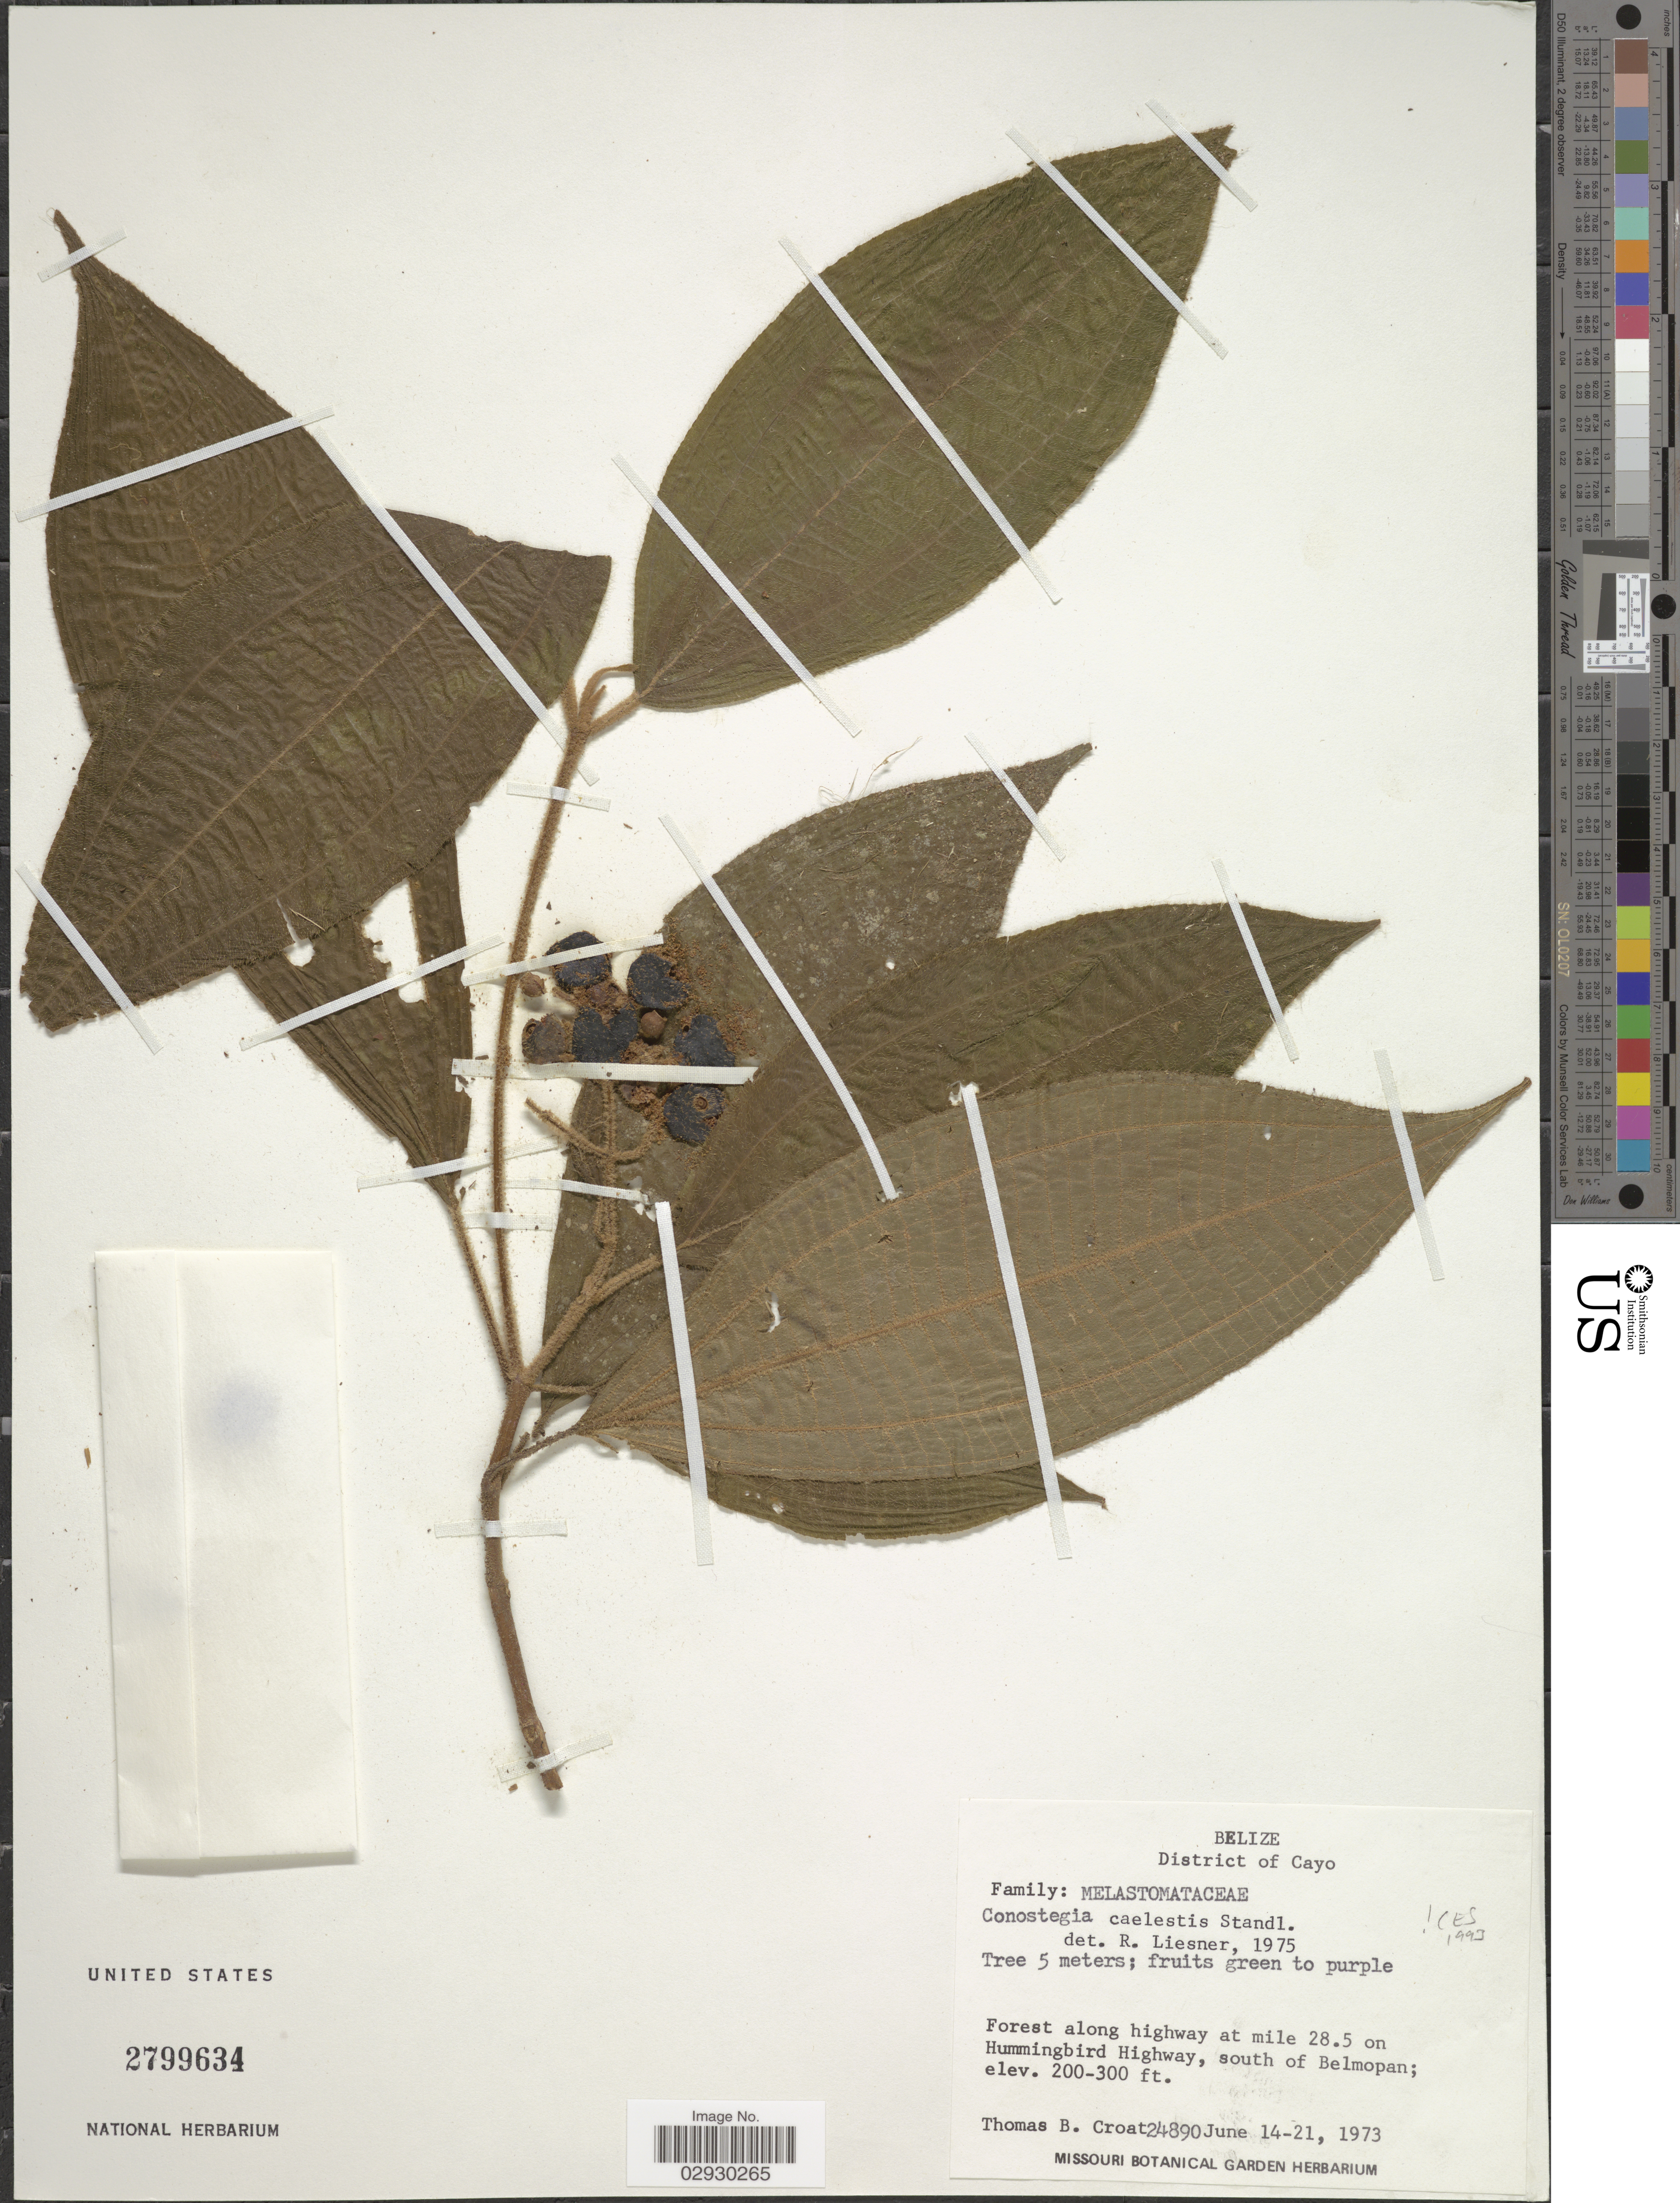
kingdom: Plantae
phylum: Tracheophyta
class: Magnoliopsida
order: Myrtales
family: Melastomataceae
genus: Conostegia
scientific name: Conostegia caelestis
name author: Standl.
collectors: T. B. Croat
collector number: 24890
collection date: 1973-06-14/1973-06-21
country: Belize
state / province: Cayo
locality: District of Cayo. Forest along highway at mile 28.5 on Hummingbird Highway, south of Belmopan.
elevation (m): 61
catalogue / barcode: US 2799634